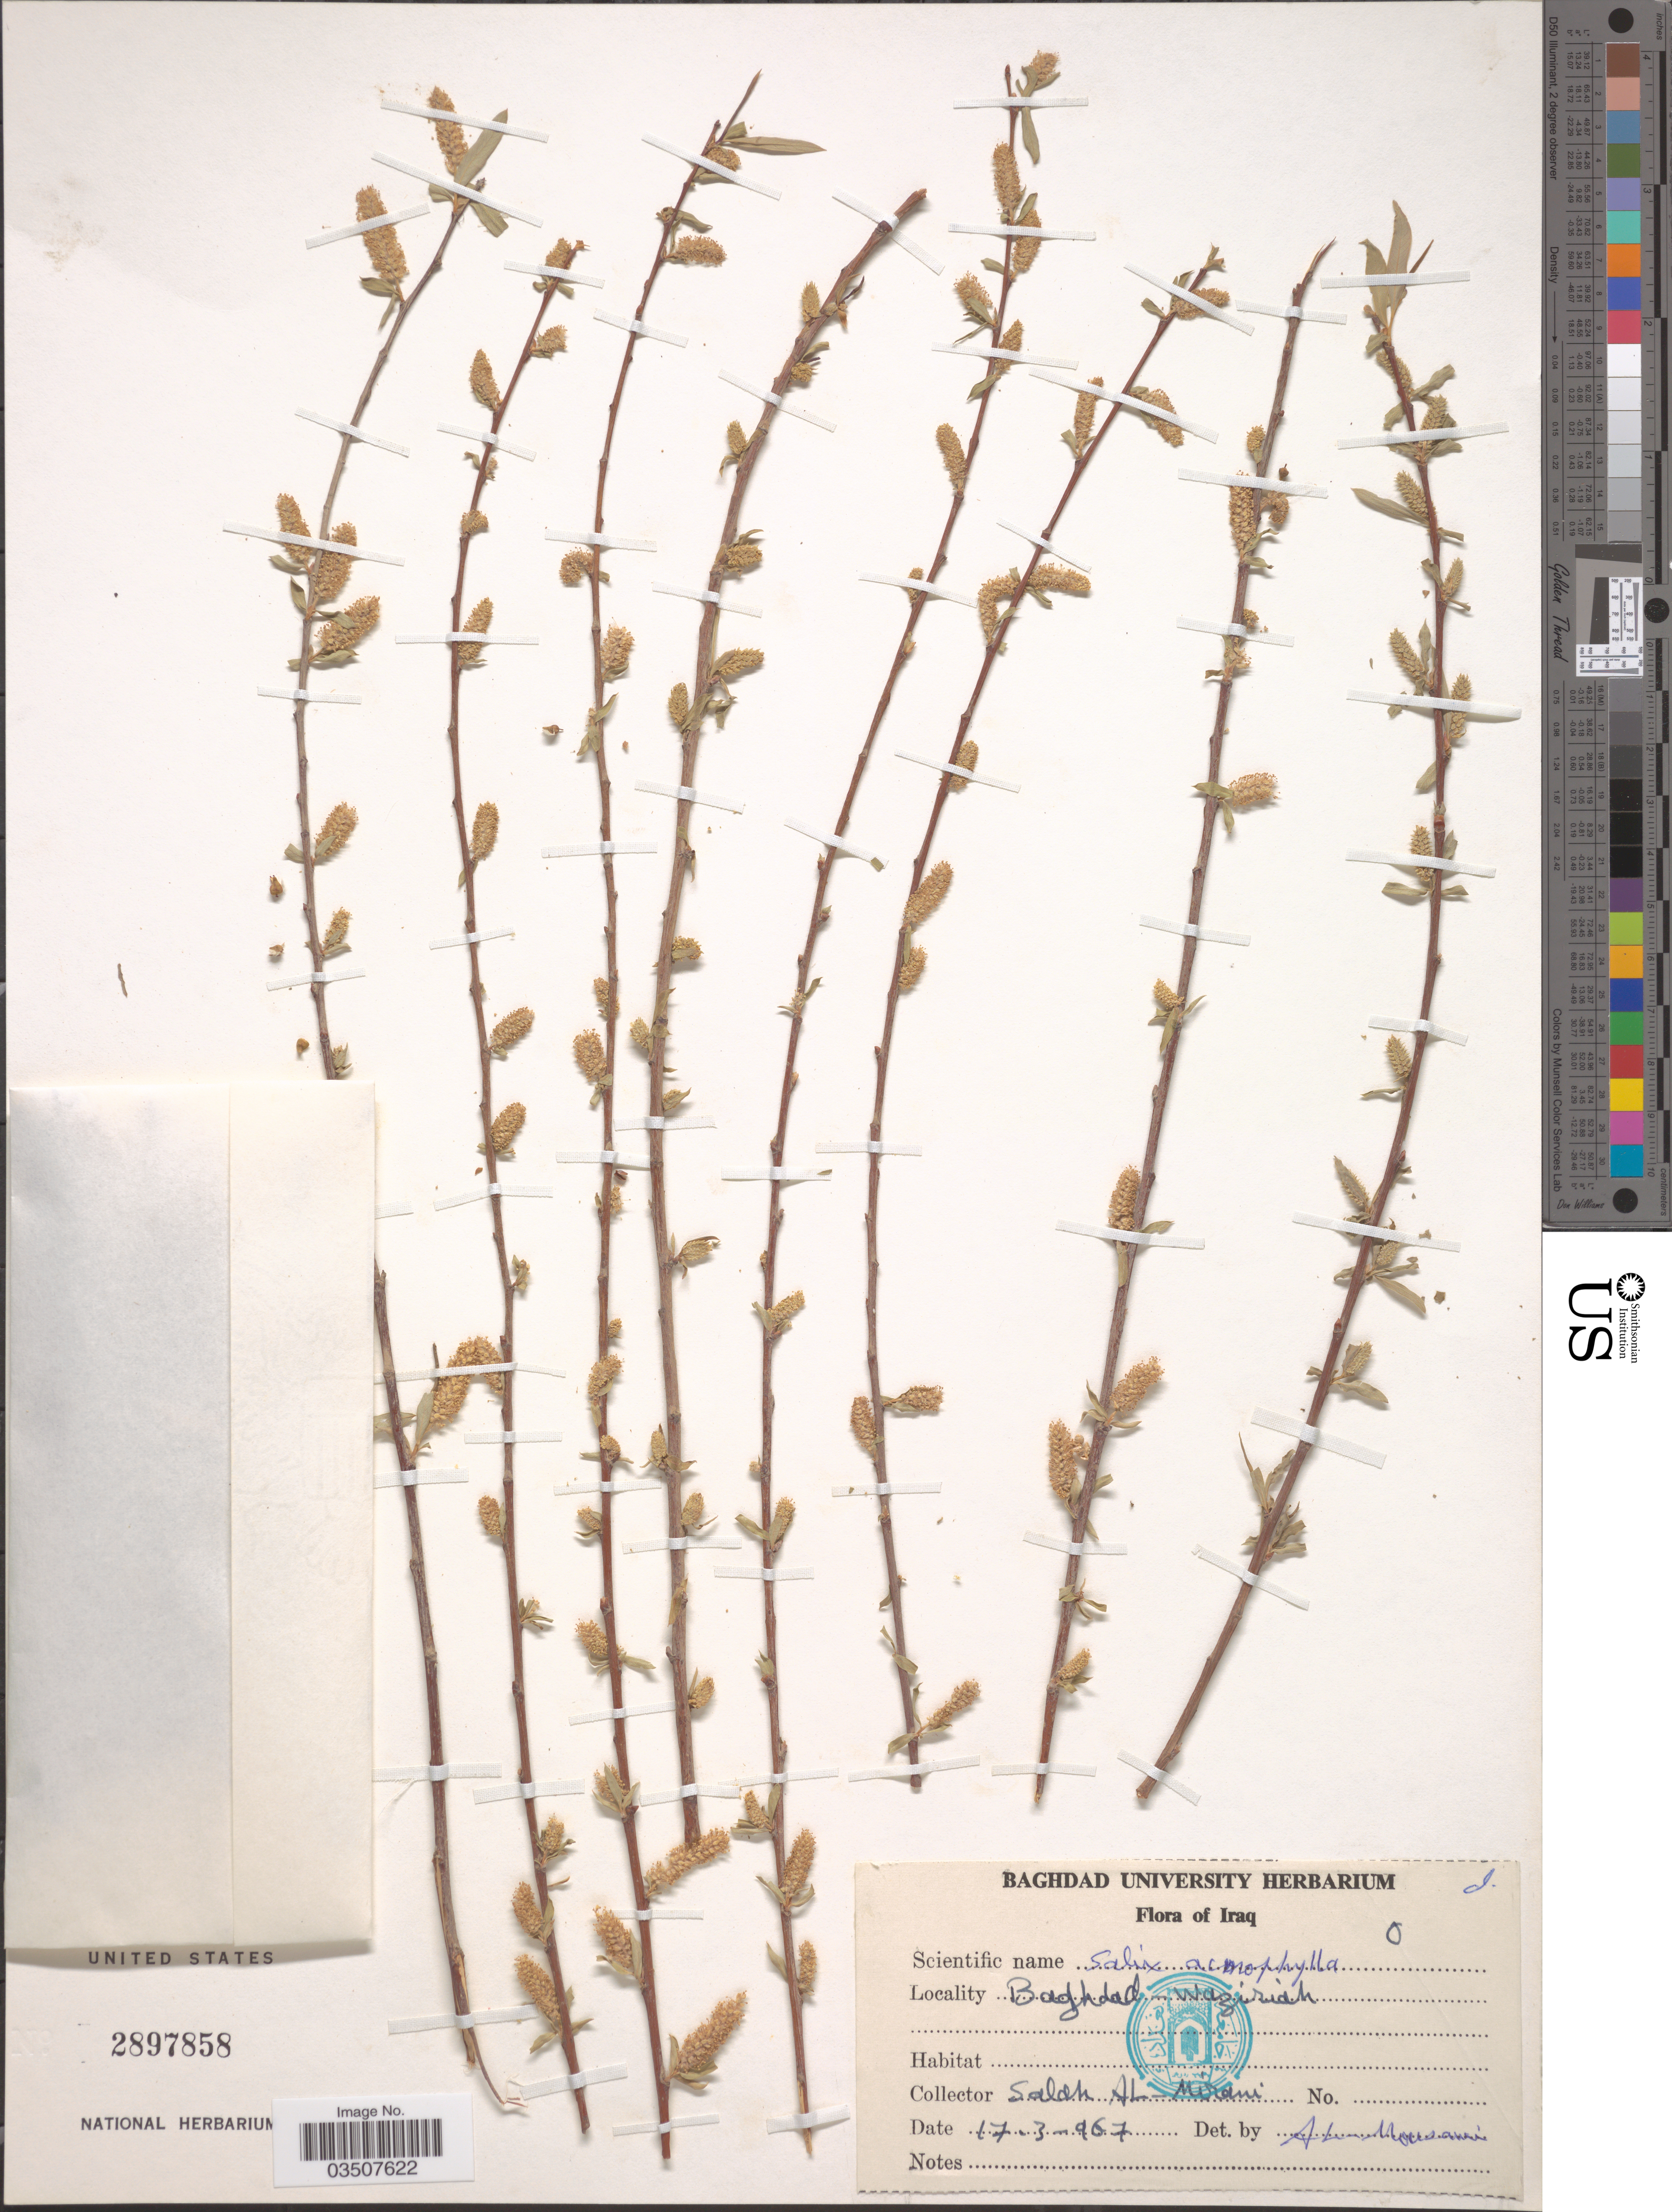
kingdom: Plantae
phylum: Tracheophyta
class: Magnoliopsida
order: Malpighiales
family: Salicaceae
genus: Salix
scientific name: Salix acmophylla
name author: Boiss.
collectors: S. Al-Mirani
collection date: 1967-03-17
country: Iraq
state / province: Baghdad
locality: Waziriah.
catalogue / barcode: US 2897858